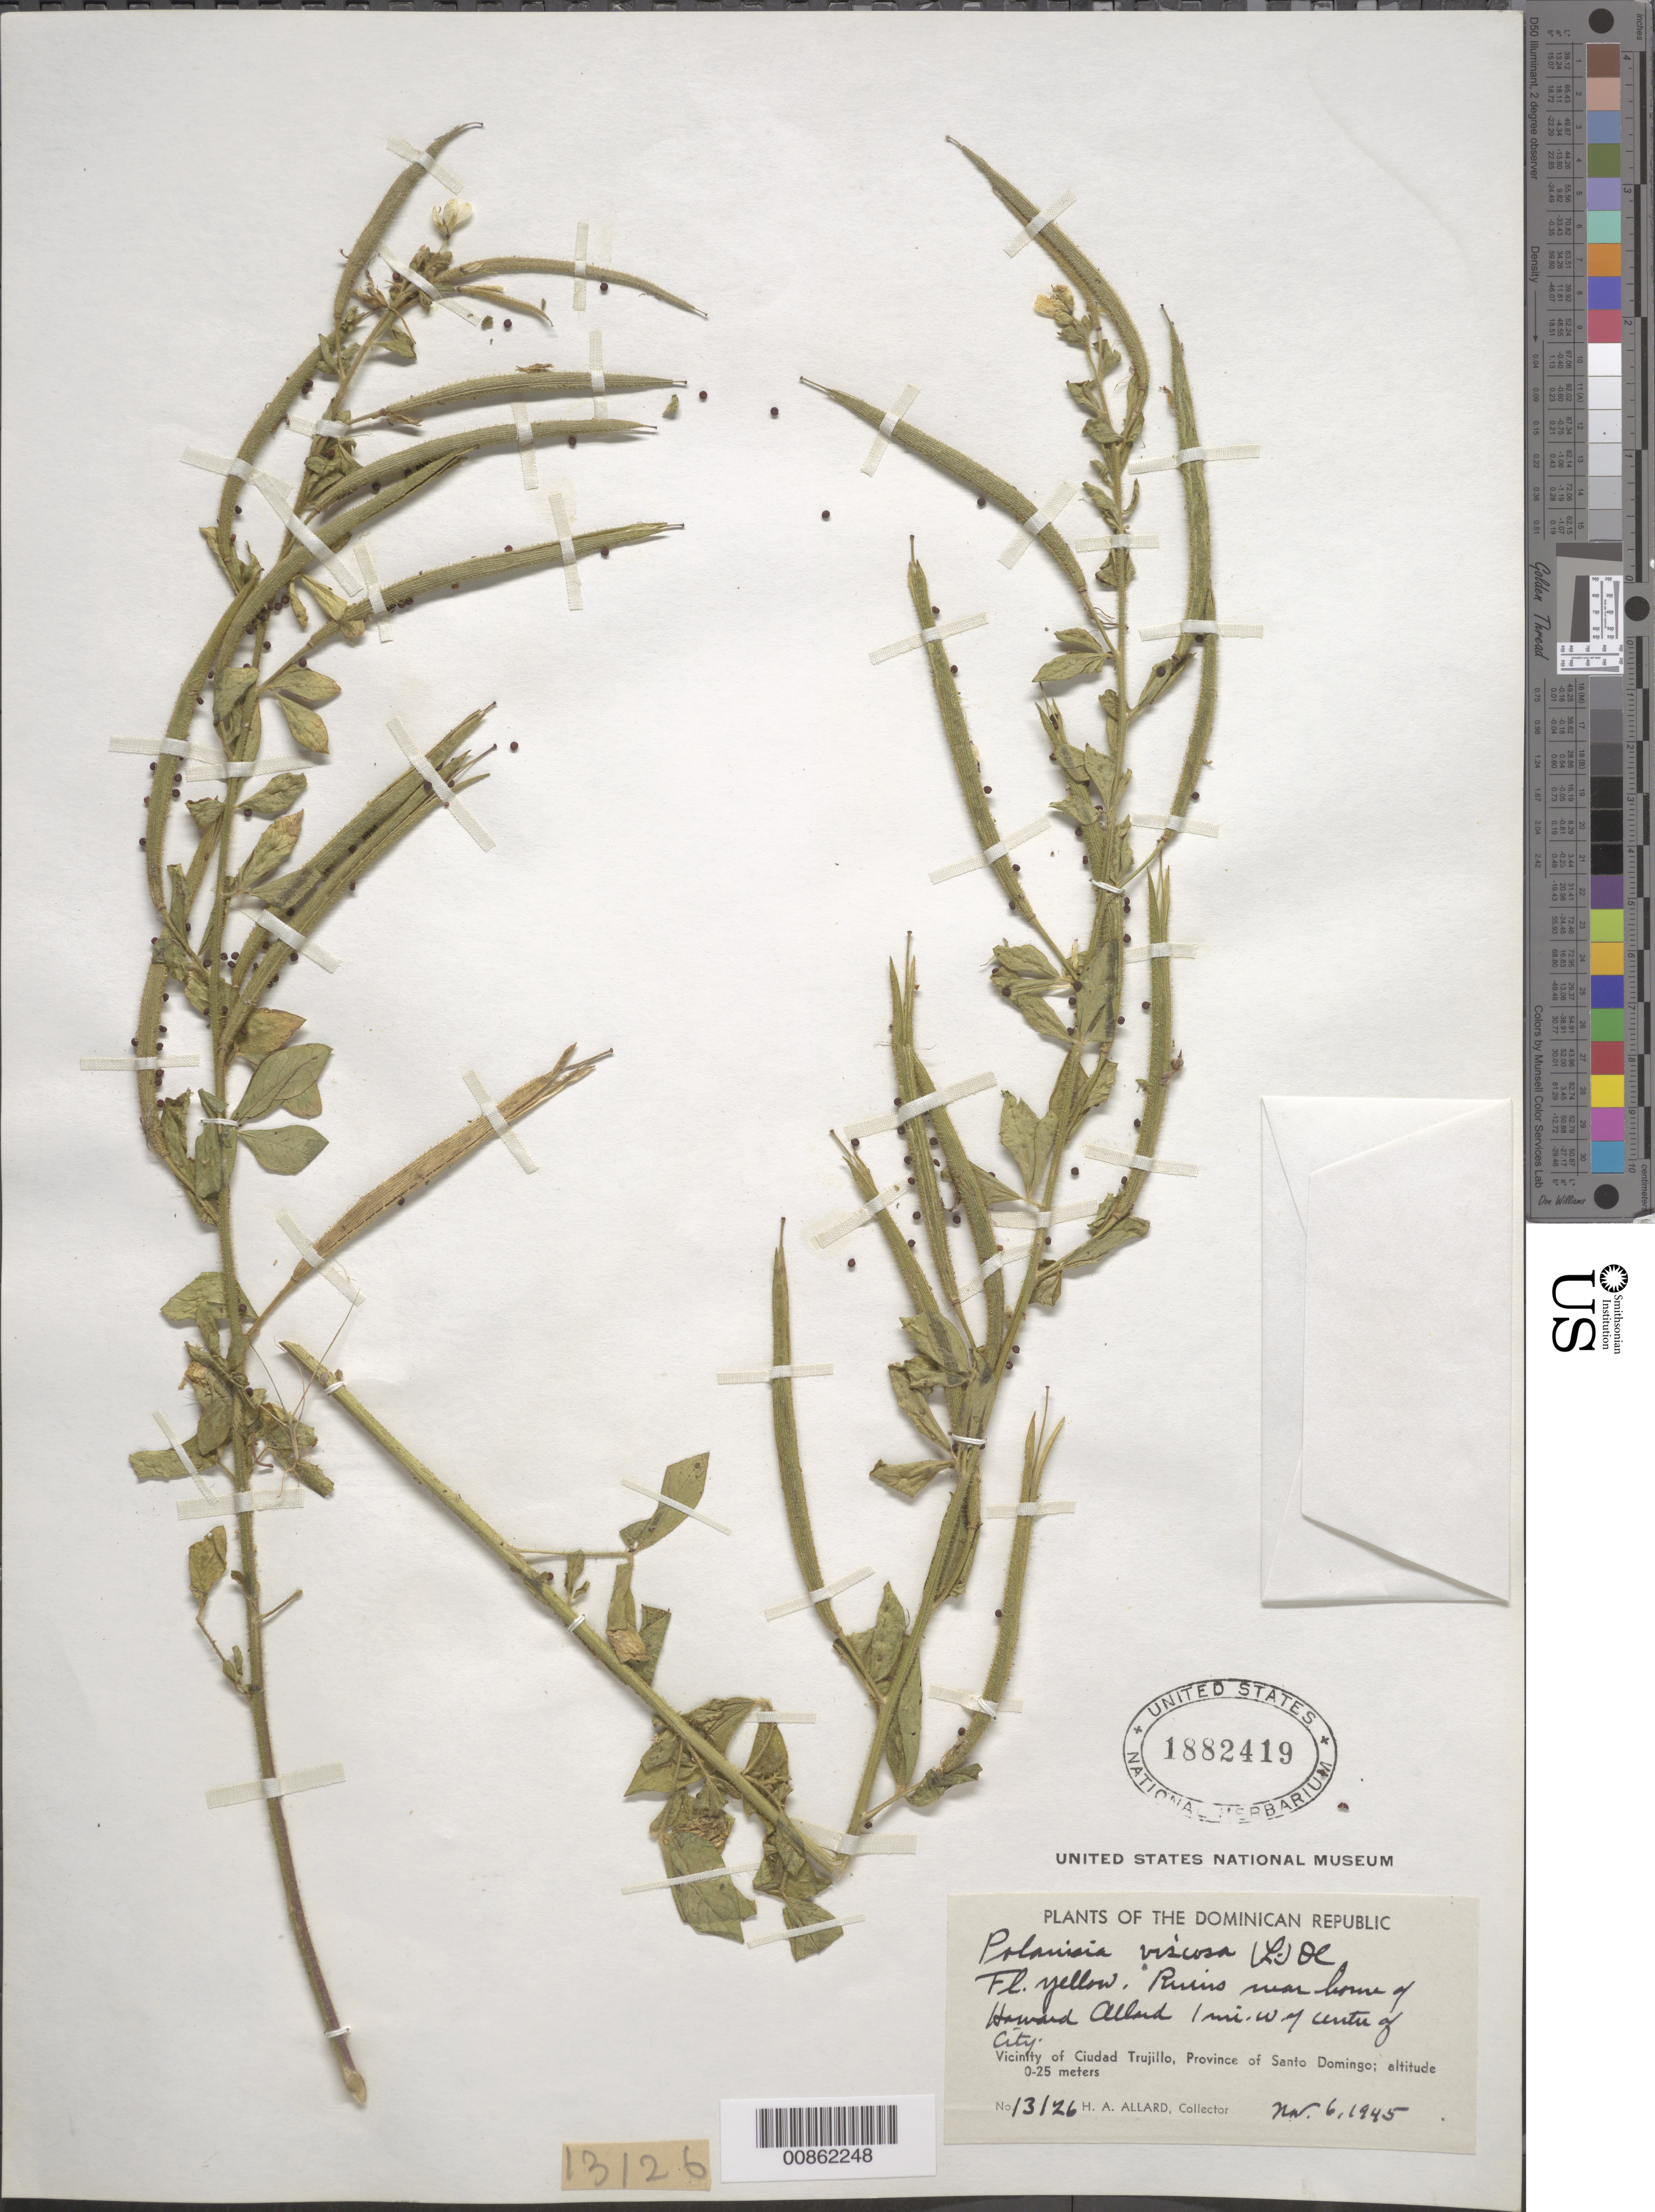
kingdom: Plantae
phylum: Tracheophyta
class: Magnoliopsida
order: Brassicales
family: Cleomaceae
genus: Arivela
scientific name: Arivela viscosa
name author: (L.) Raf.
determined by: Strong, M. T., (US), Smithsonian Institution - National Museum of Natural History (UNITED STATES)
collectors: H. A. Allard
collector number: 13126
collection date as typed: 06 Nov 1945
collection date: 1945-11-06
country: Dominican Republic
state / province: Distrito Nacional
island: Hispaniola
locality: Vicinity of Ciudad Trujillo, Province of Santo Domingo (obsolete). Ruins near home of Howard Allard, 1 mi. W of center of city.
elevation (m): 0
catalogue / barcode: US 1882419